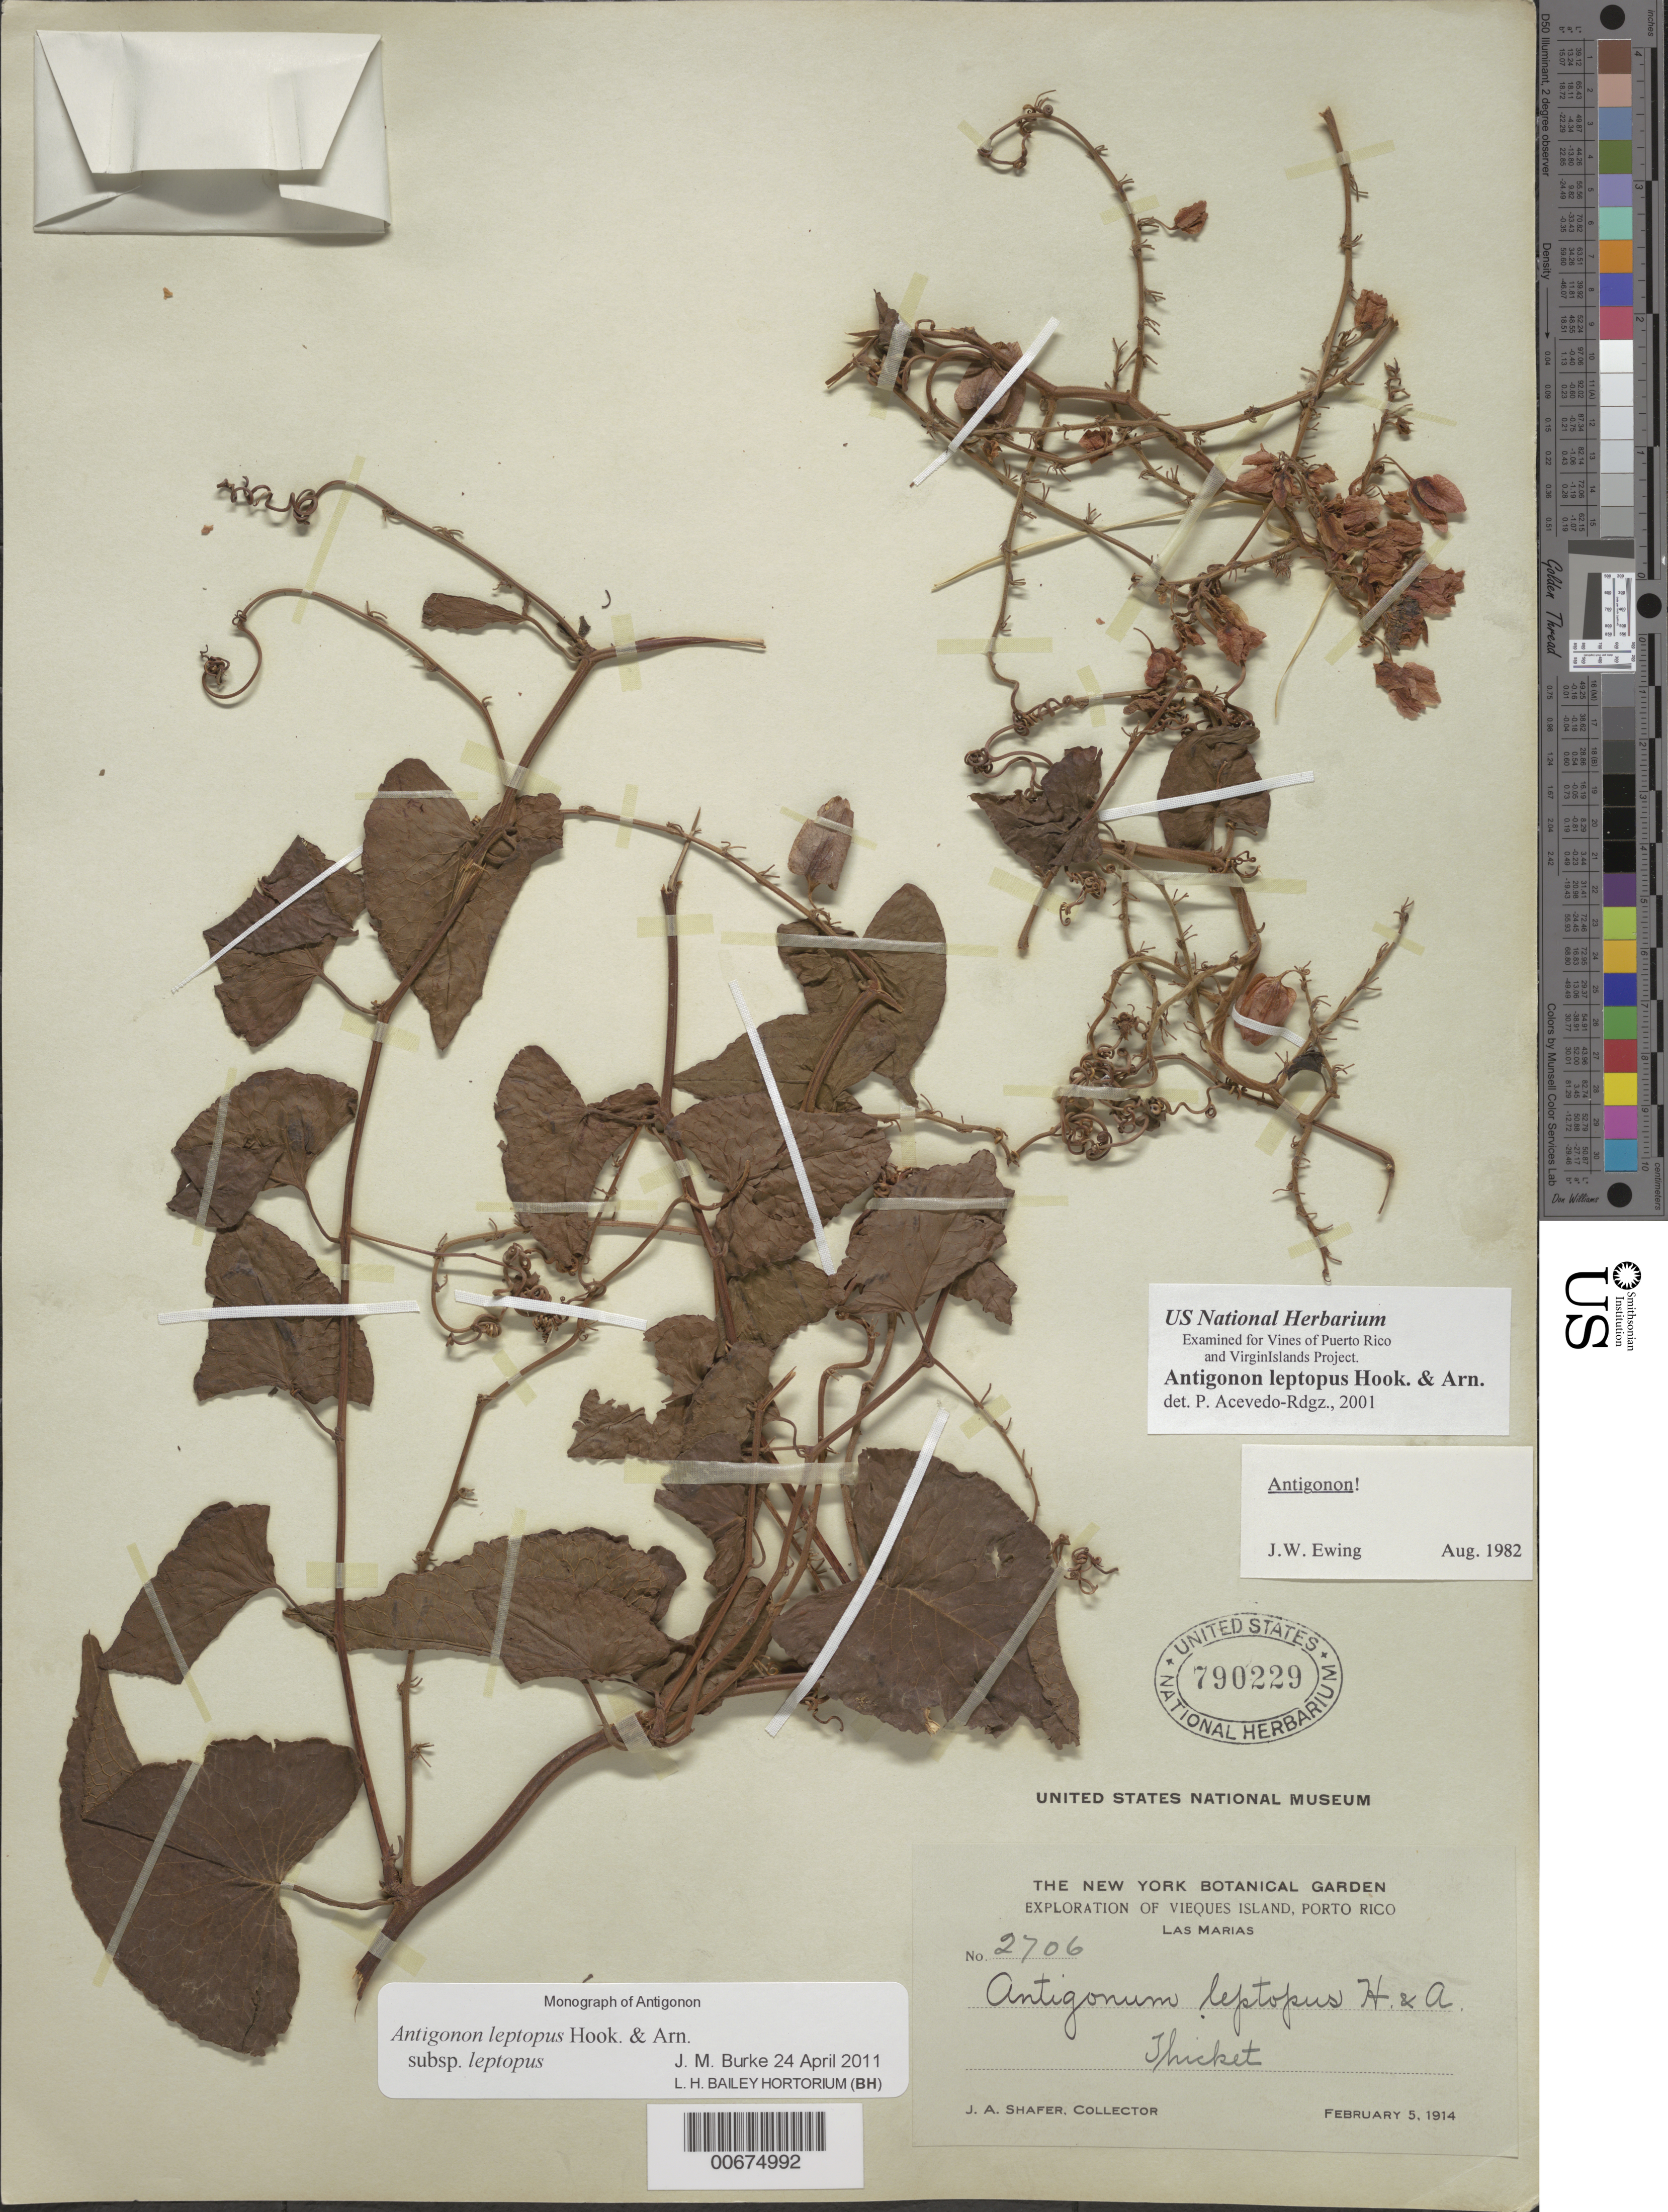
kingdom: Plantae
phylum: Tracheophyta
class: Magnoliopsida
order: Caryophyllales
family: Polygonaceae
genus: Antigonon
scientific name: Antigonon leptopus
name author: Hook. & Arn.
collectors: J. A. Shafer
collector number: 2706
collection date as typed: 05 Feb 1914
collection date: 1914-02-05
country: Puerto Rico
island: Vieques I.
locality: Vieques Island: Las Marias. Thicket.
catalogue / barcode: US 790229